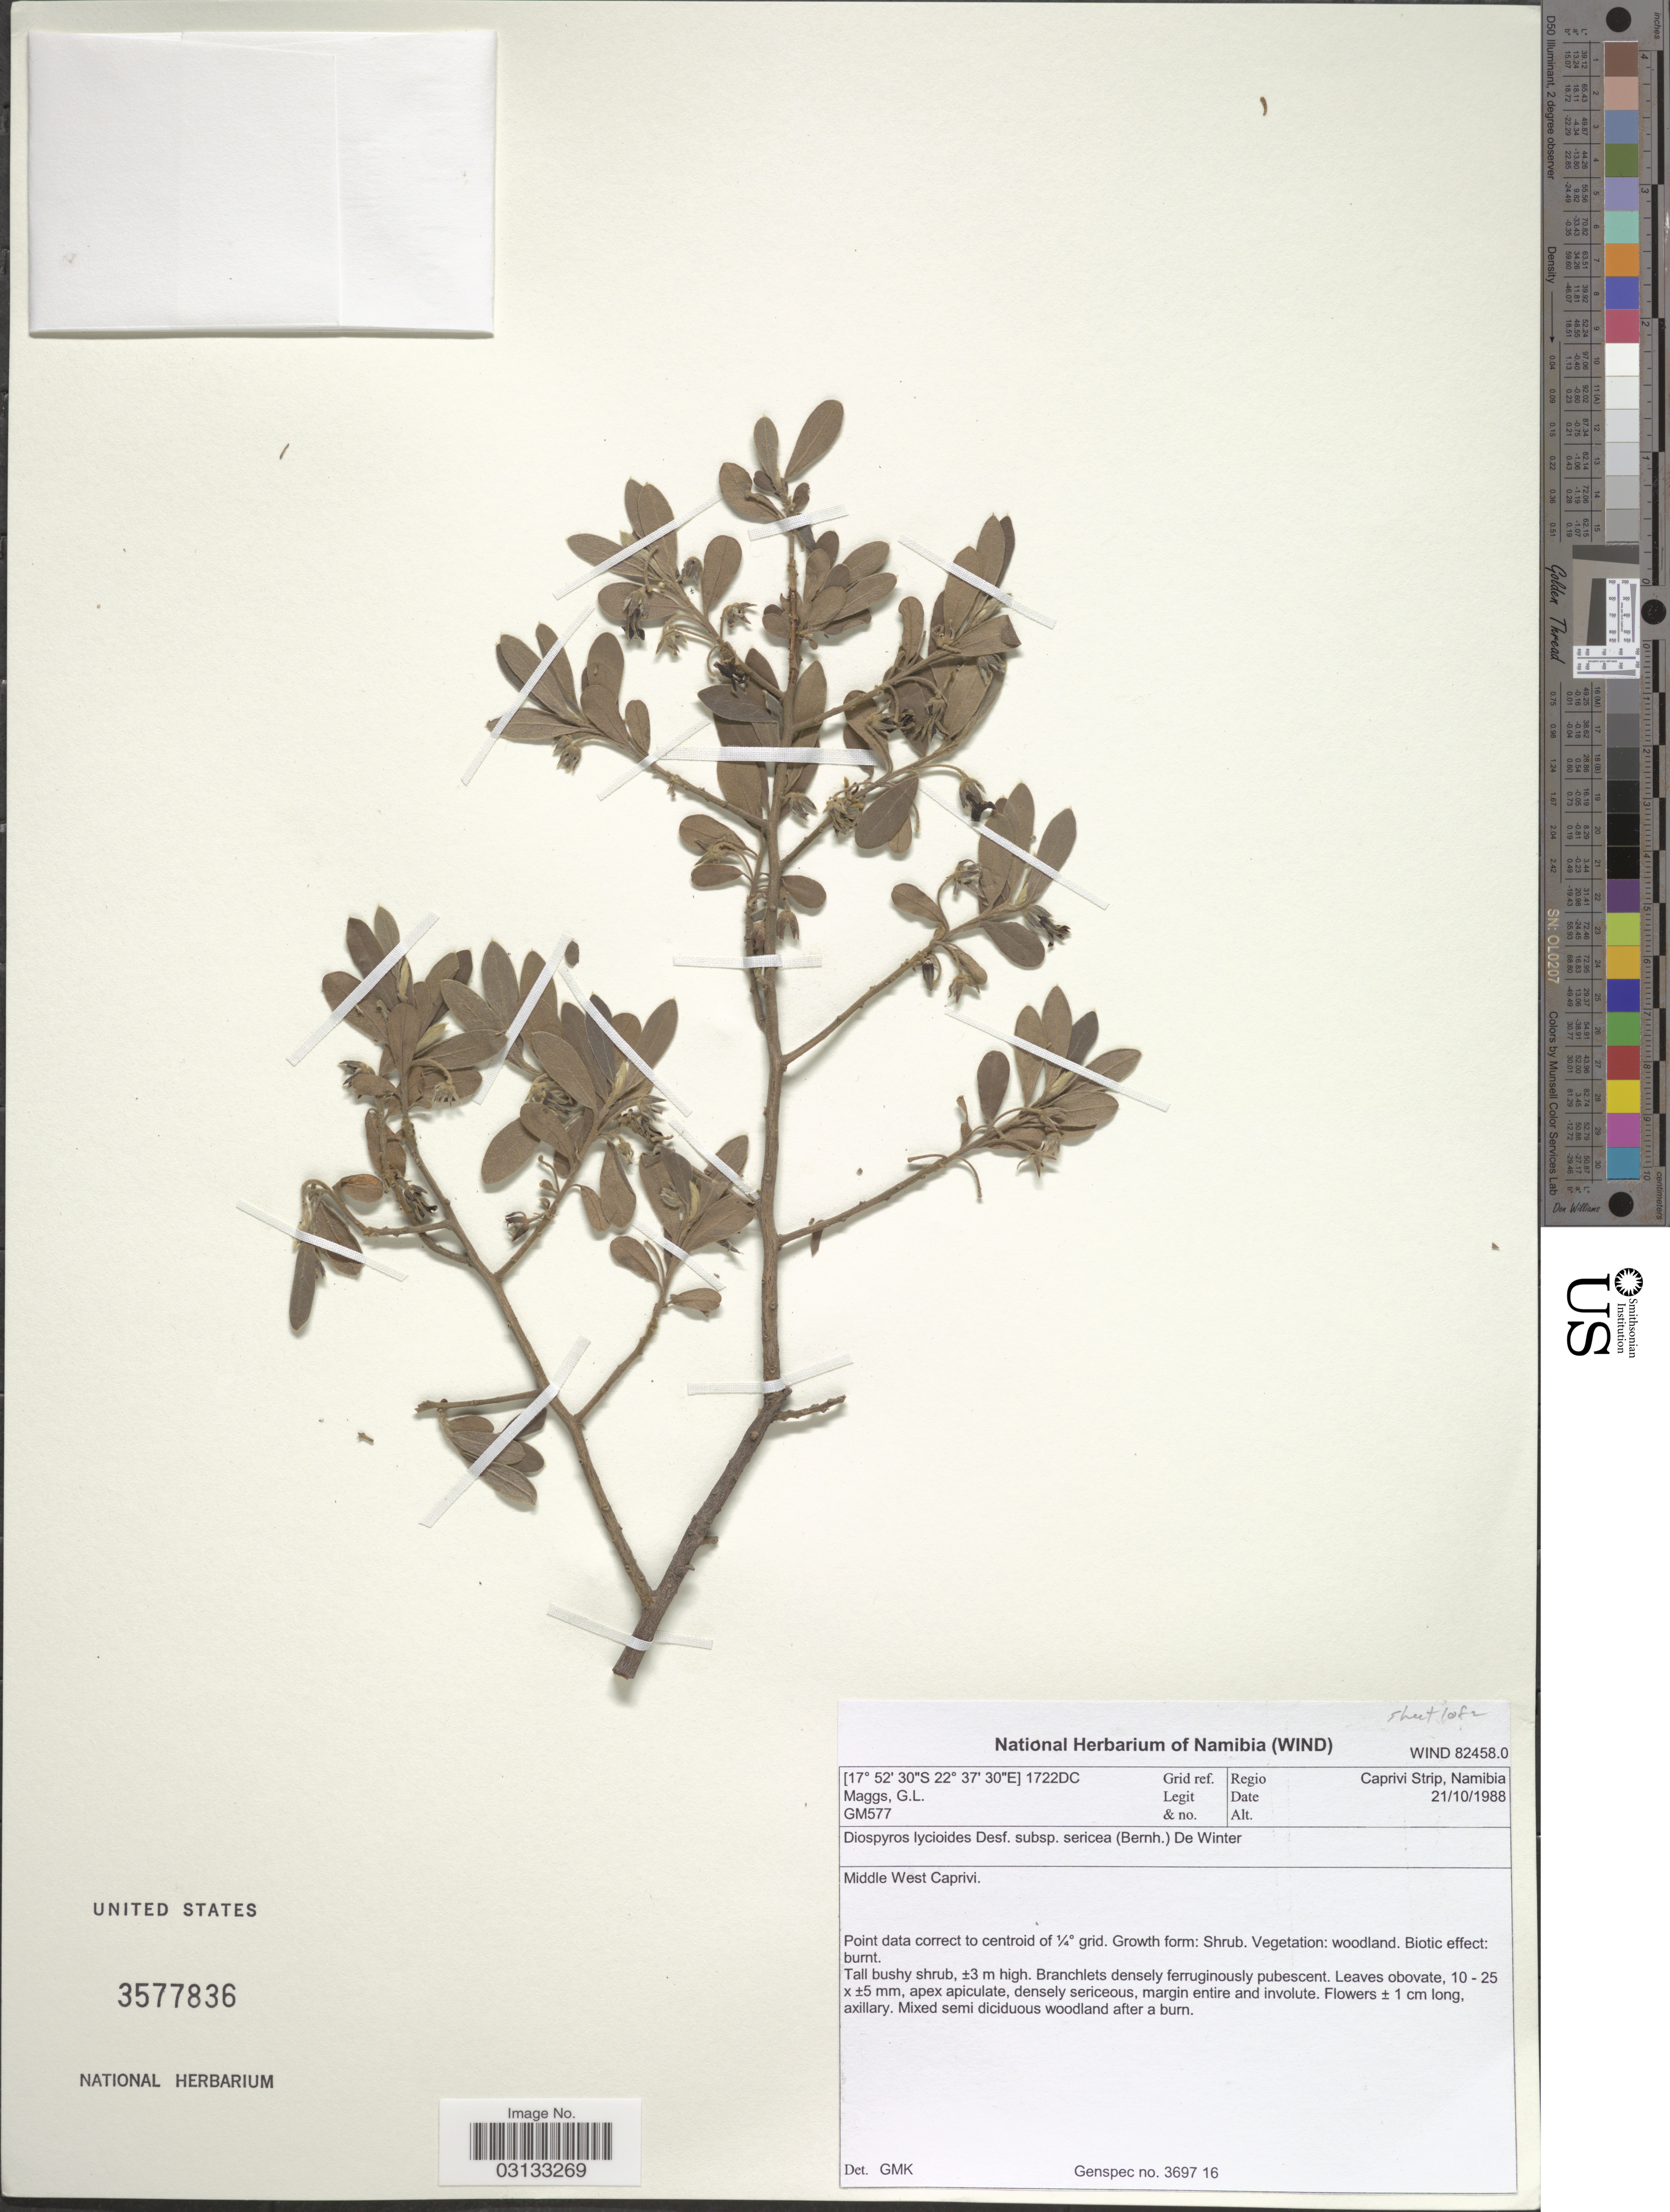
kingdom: Plantae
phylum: Tracheophyta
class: Magnoliopsida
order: Ericales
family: Ebenaceae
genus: Diospyros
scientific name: Diospyros lycioides subsp. sericea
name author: Desf.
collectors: G. Maggs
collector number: GM577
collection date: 1988-10-21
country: Namibia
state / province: Caprivi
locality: Grid ref. 1722DC, Regio Caprivi Strip, Namibia. Middle West Caprivi.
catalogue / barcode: US 3577836